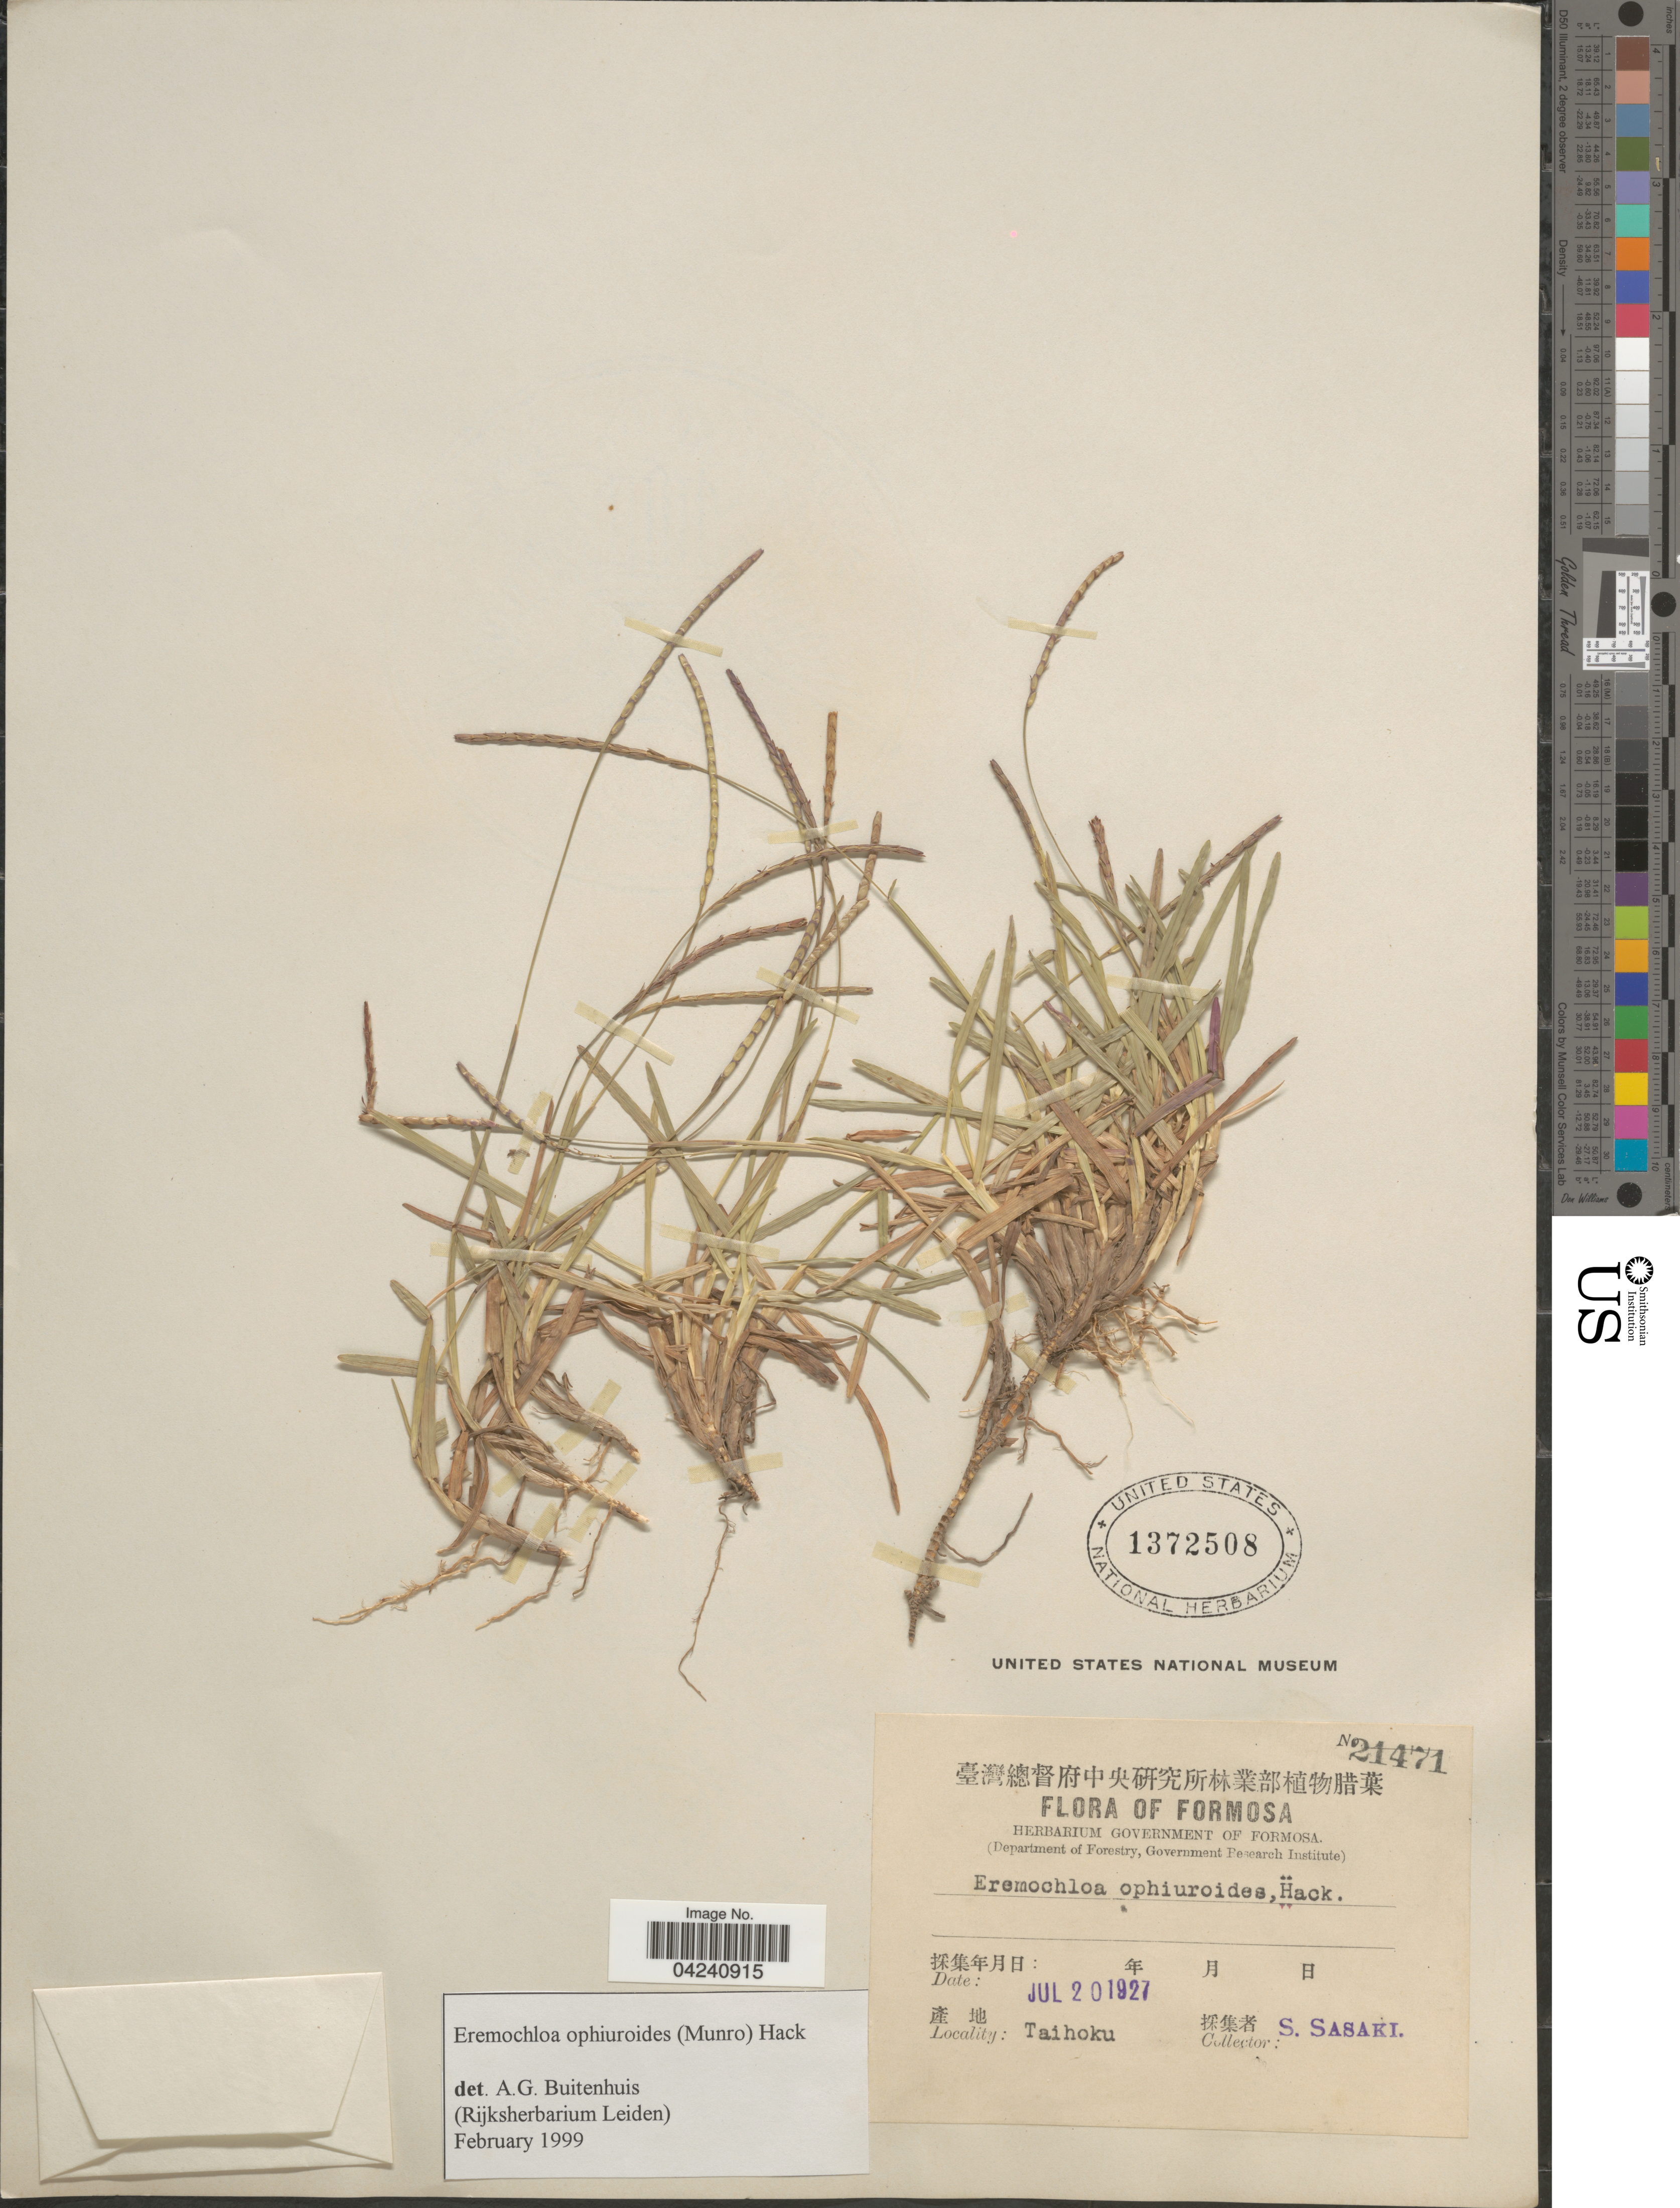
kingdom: Plantae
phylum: Tracheophyta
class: Liliopsida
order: Poales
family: Poaceae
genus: Eremochloa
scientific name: Eremochloa ophiuroides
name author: (Munro) Hack.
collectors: S. Sasaki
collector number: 21471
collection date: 1927-07-20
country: Taiwan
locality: Formosa. Taihoku.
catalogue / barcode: US 1372508